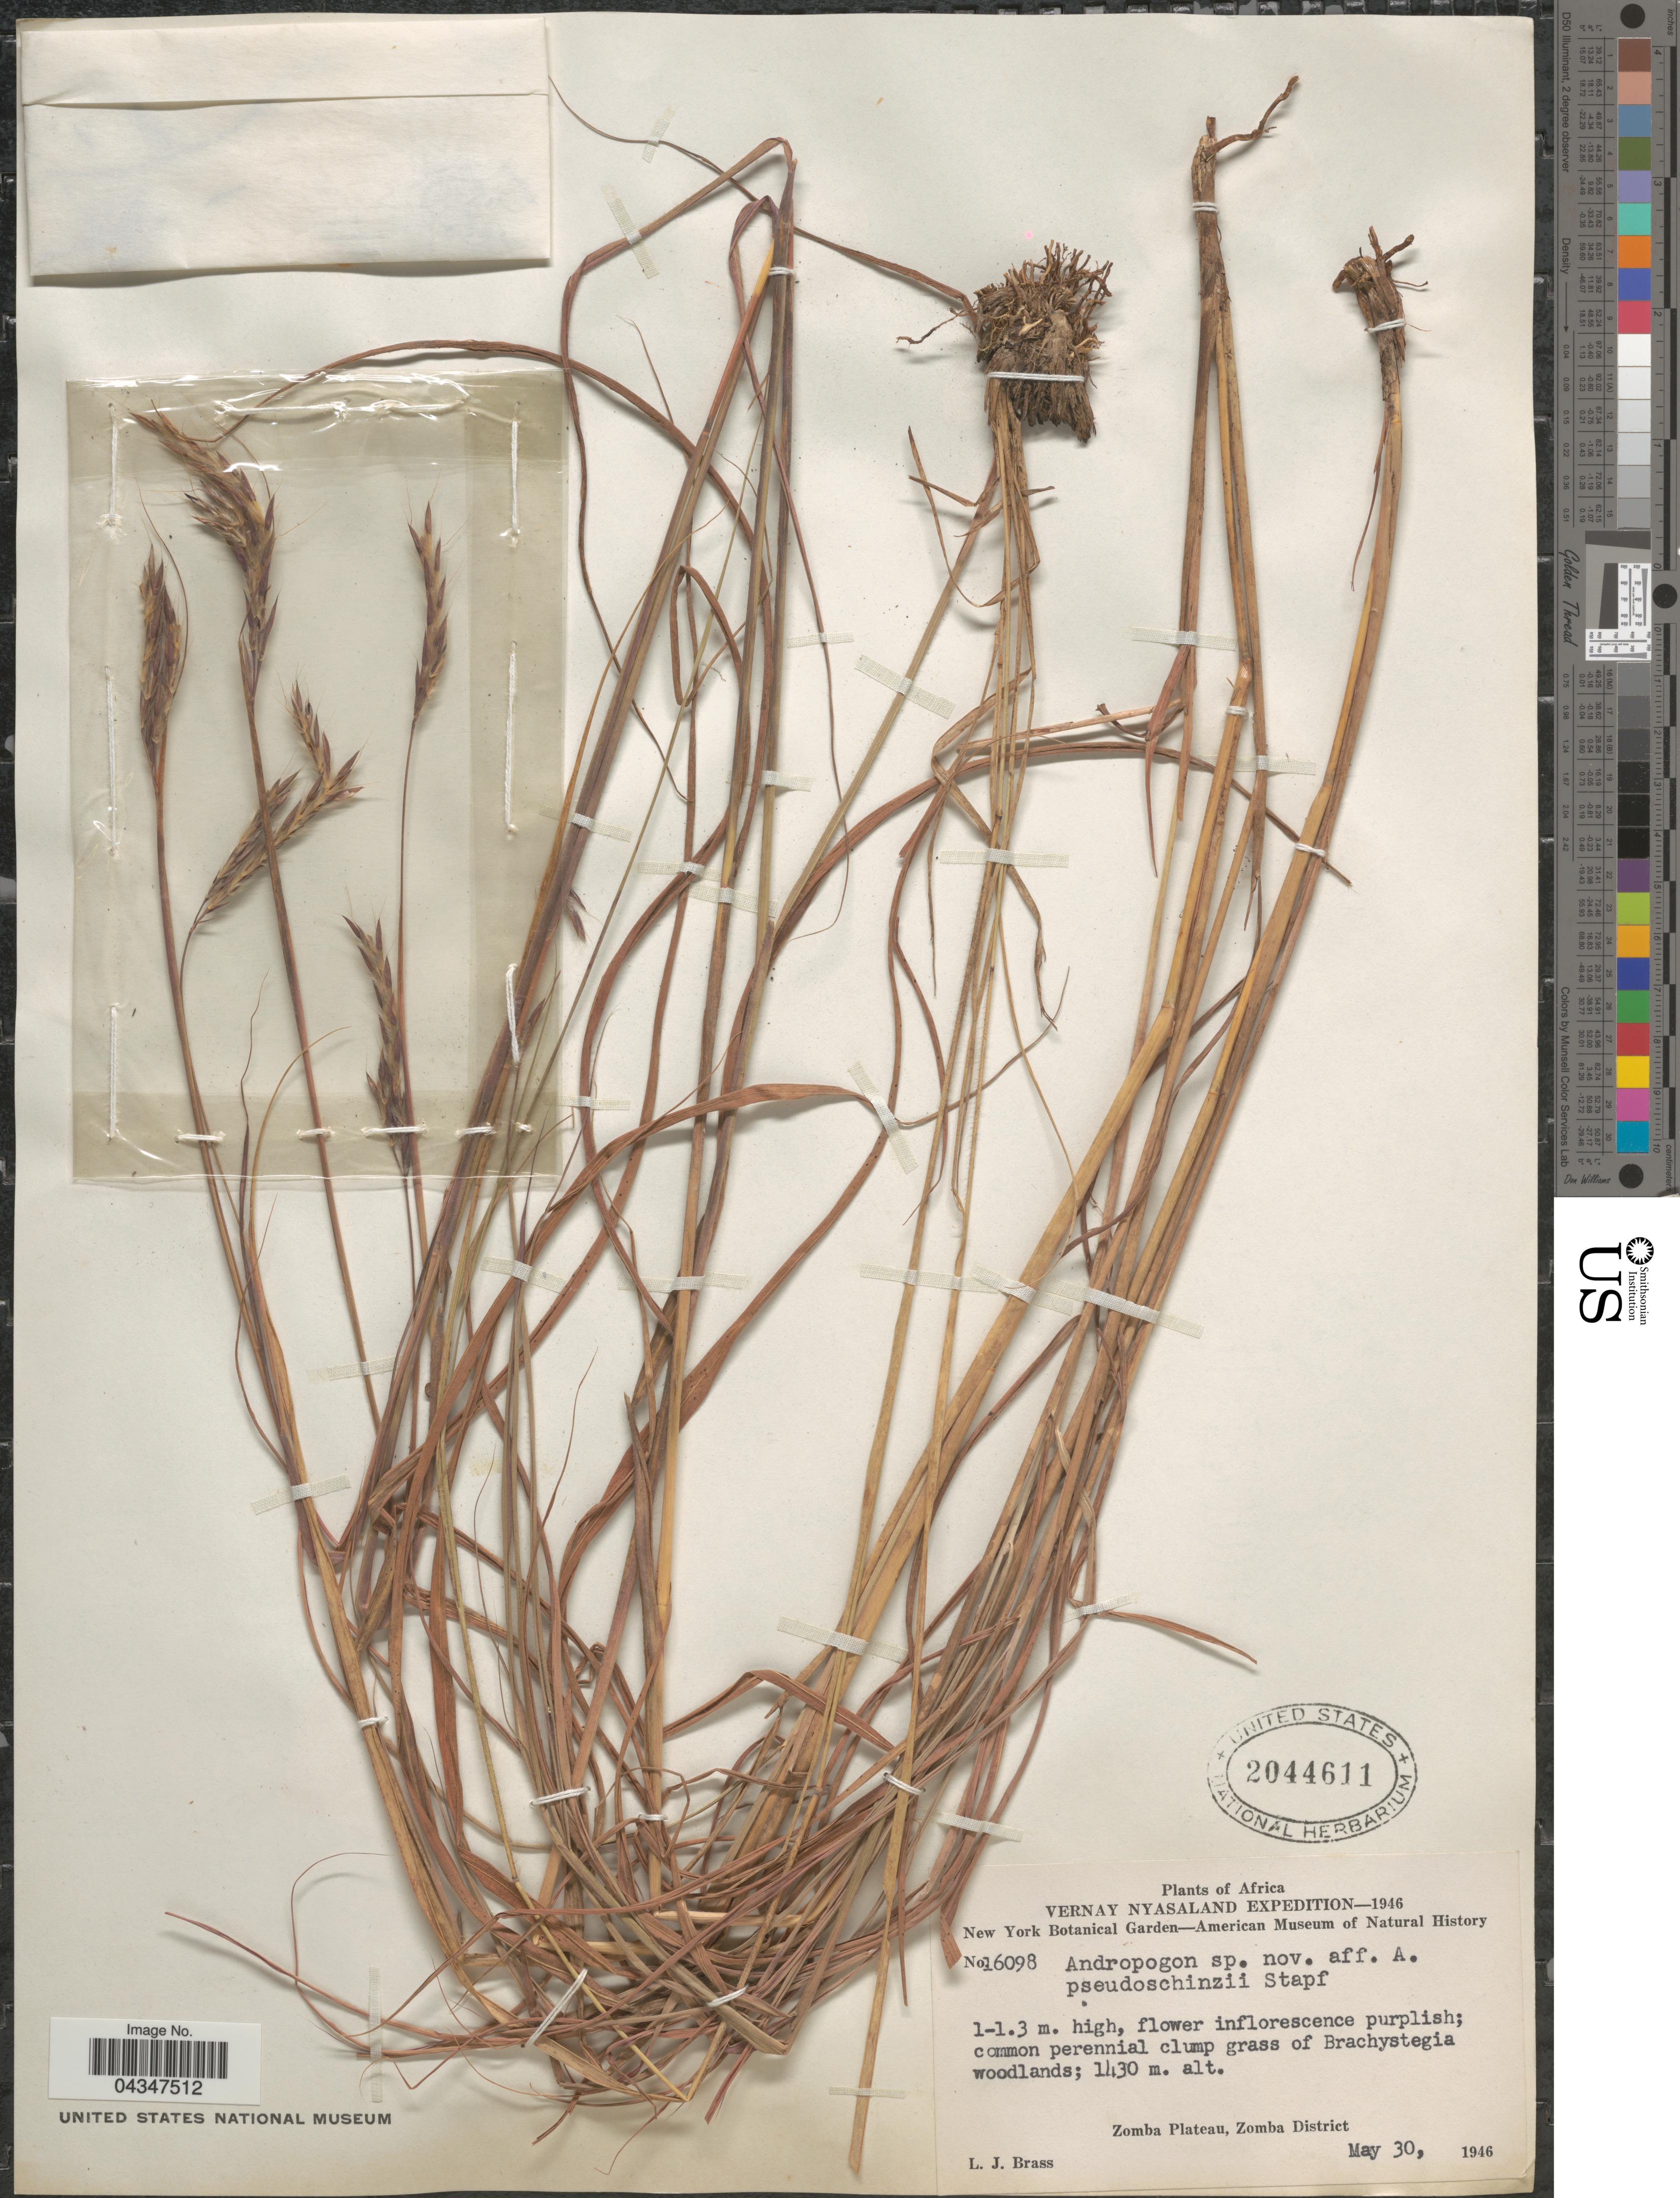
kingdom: Plantae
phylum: Tracheophyta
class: Liliopsida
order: Poales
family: Poaceae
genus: Andropogon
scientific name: Andropogon sp.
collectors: L. J. Brass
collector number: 16098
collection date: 1946-05-30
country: Malawi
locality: Vernay Nyasaland Expedition-1946. Zomba Plateau, Zomba District.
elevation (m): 1430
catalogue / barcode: US 2044611